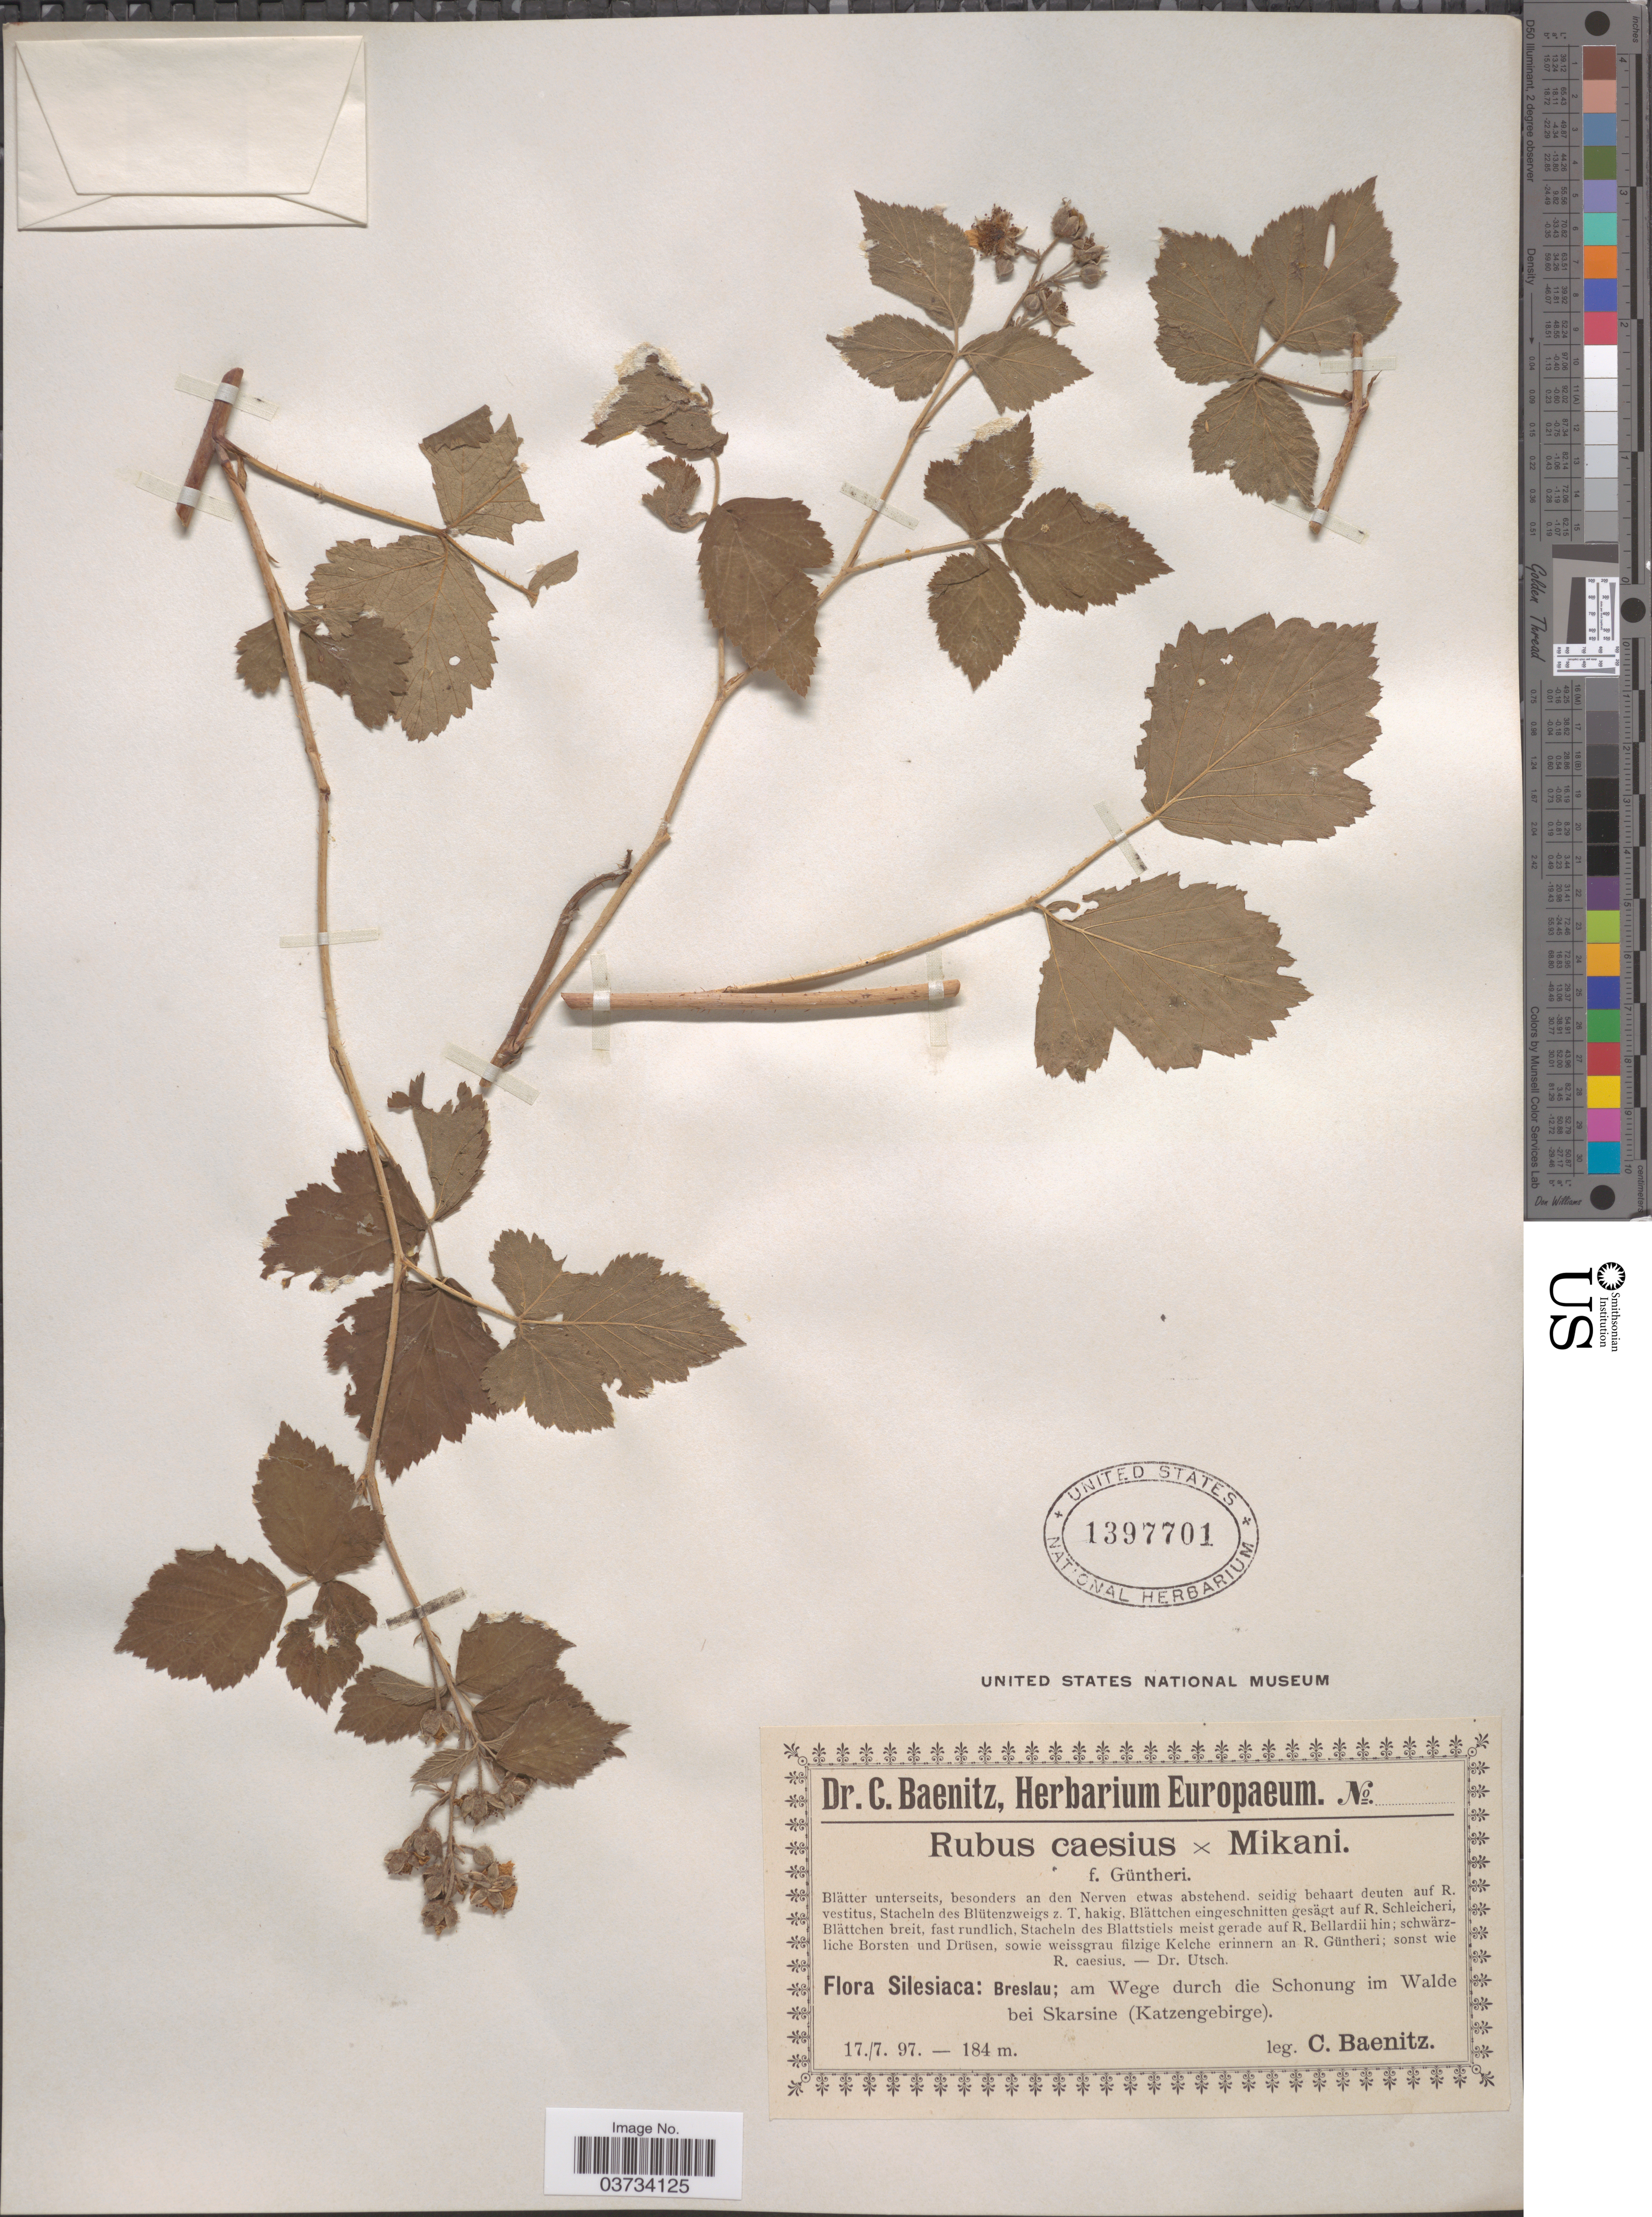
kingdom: Plantae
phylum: Tracheophyta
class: Magnoliopsida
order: Rosales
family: Rosaceae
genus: Rubus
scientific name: Rubus caesius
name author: L.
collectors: C. G. Baenitz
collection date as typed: Transcribed d/m/y: 17/7/97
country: Poland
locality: Silesiaca: Breslau; am Wege durch die Schonung im Walde bei Skarsine (Katzengebirge).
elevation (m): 184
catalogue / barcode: US 1397701